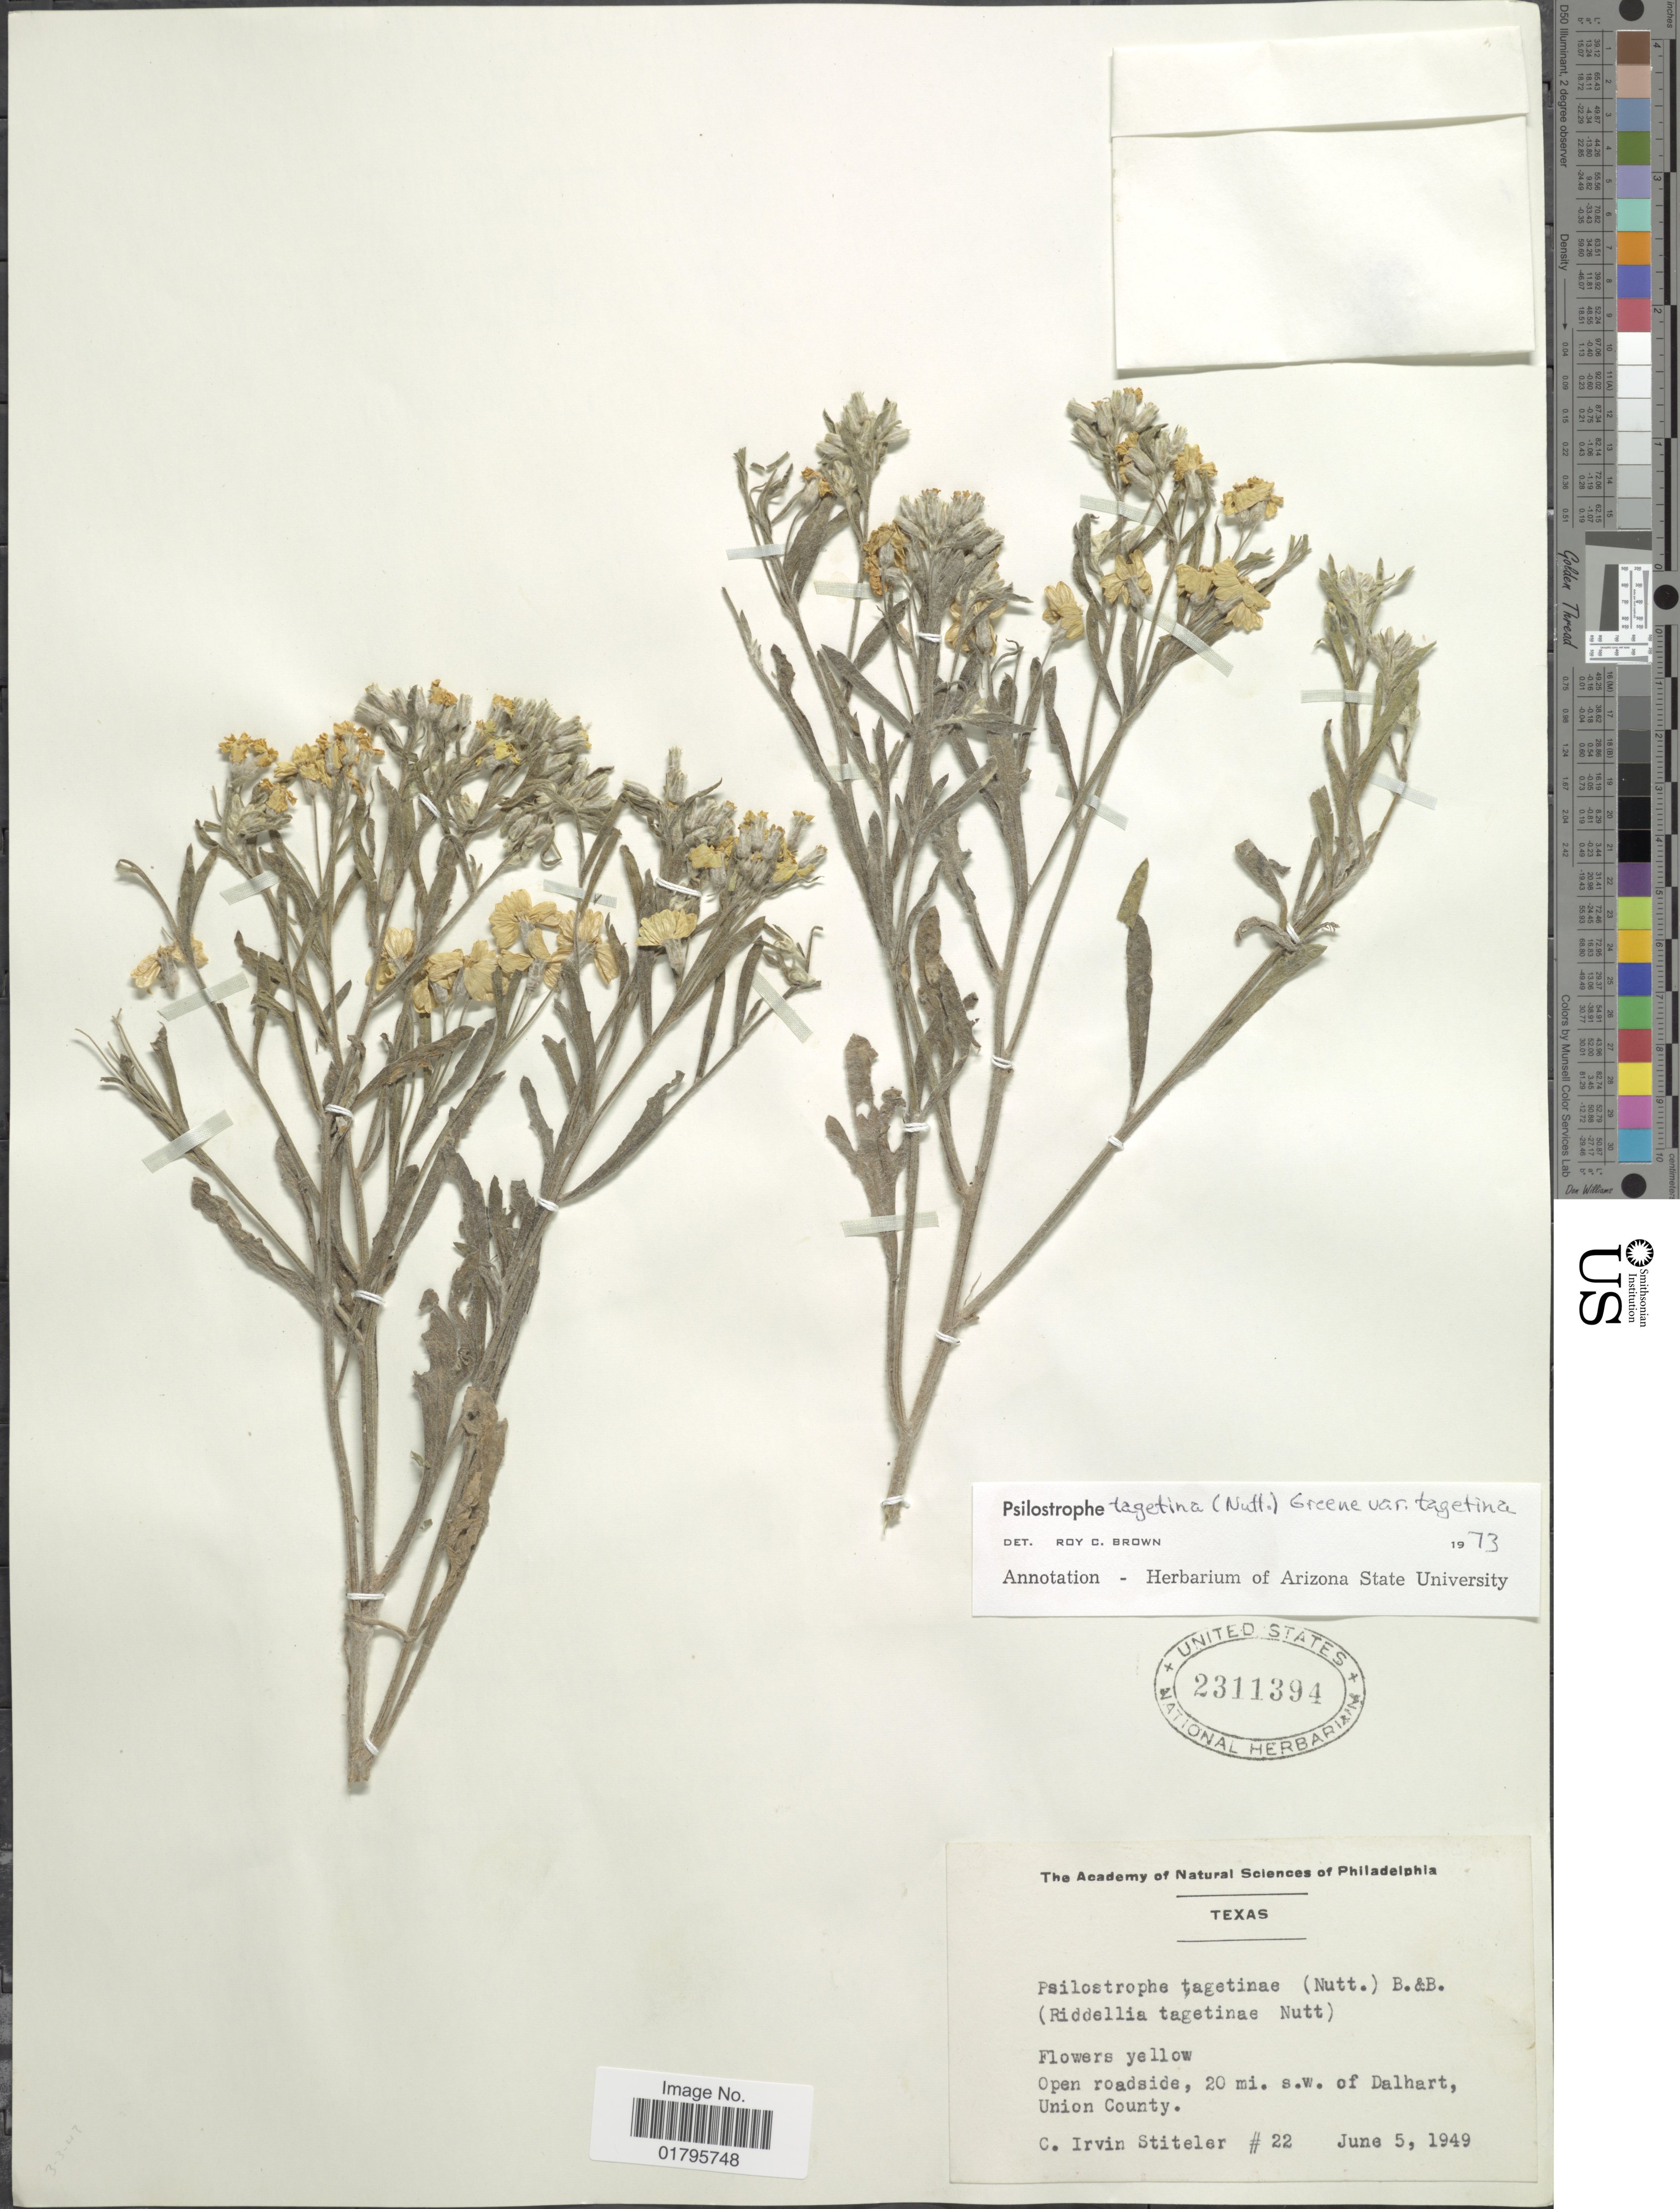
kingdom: Plantae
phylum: Tracheophyta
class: Magnoliopsida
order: Asterales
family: Asteraceae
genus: Psilostrophe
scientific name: Psilostrophe tagetina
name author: (Nutt.) Greene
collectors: C. Stiteler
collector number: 22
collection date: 1949-06-05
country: United States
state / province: Texas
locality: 20 mi. s.w. of Dalhart, Union County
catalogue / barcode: US 2311394